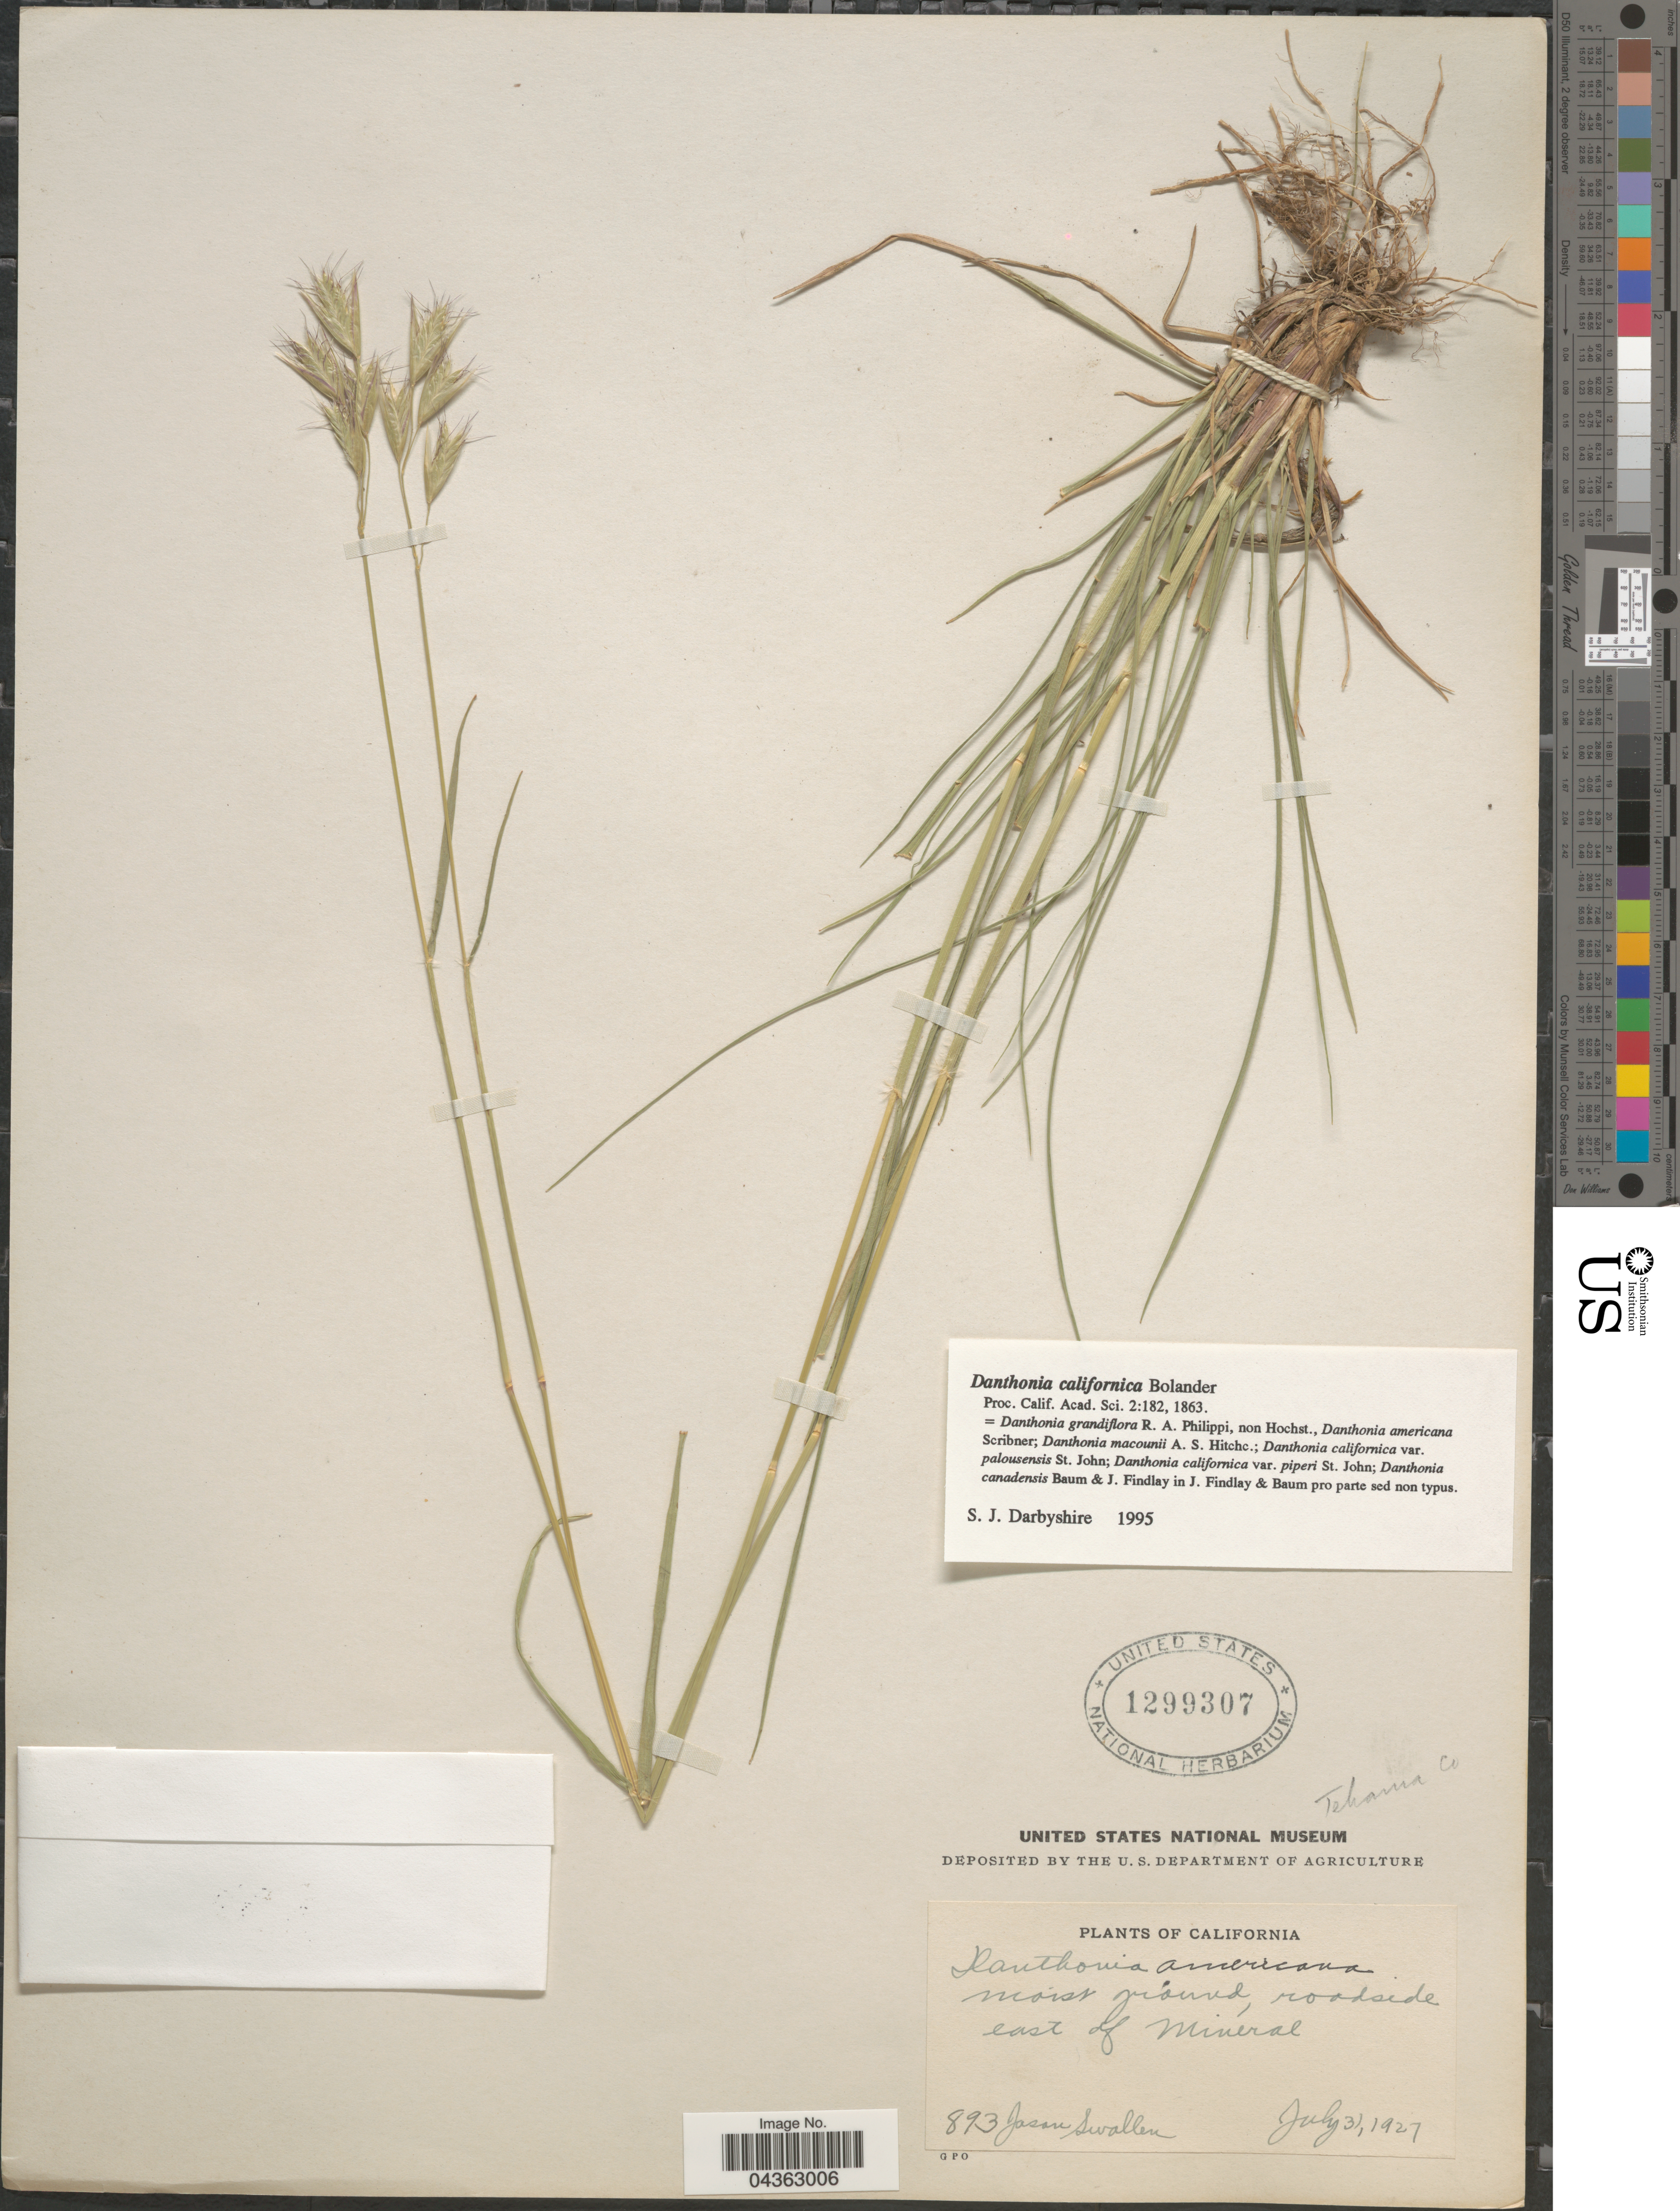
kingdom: Plantae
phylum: Tracheophyta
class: Liliopsida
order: Poales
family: Poaceae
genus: Danthonia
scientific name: Danthonia californica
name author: Bol.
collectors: J. R. Swallen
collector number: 893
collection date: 1927-07-31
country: United States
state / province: California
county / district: Tehama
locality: Moist ground, roadside east of Mineral. Tehama Co.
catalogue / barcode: US 1299307